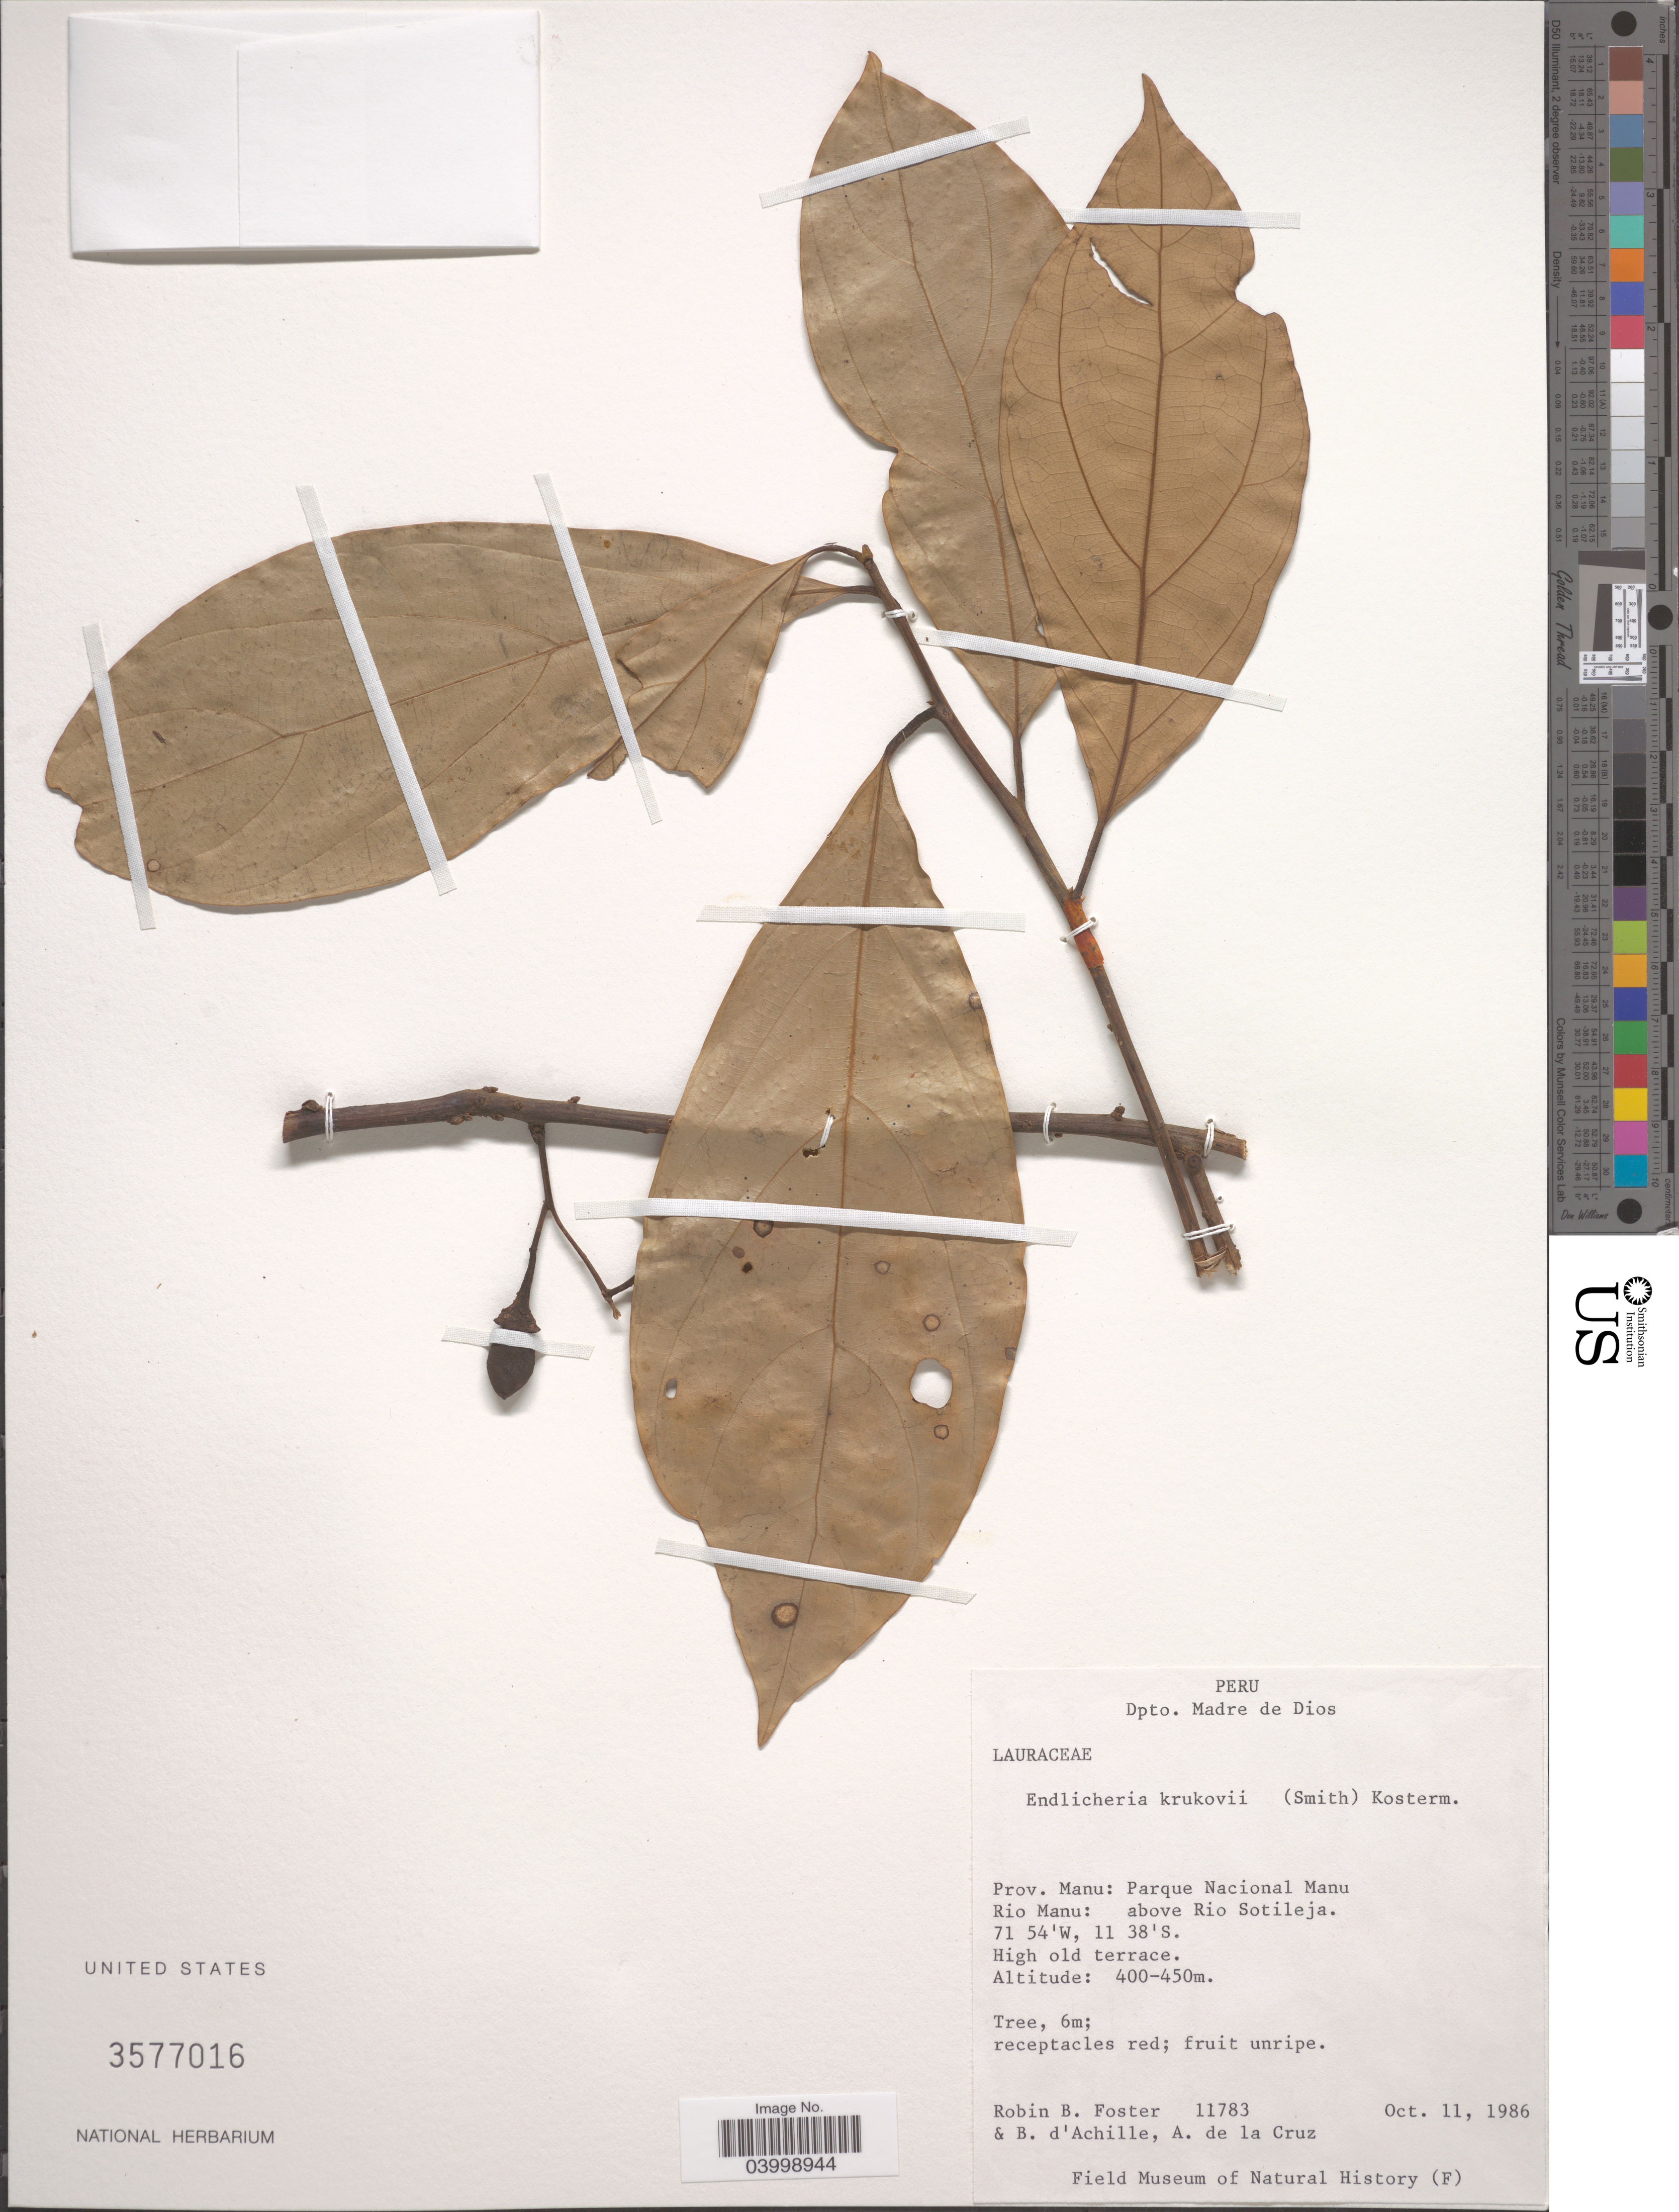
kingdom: Plantae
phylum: Tracheophyta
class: Magnoliopsida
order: Laurales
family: Lauraceae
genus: Endlicheria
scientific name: Endlicheria krukovii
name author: (A.C. Sm.) Kosterm.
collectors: R. B. Foster, B. d'Achille & A. de la Cruz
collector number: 11783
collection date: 1986-10-11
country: Peru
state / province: Madre de Dios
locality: Dpto. Madre de Dios. Prov. Manu: Parque Nacional Manu. Rio Manu: above Rio Sotileja.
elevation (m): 400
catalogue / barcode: US 3577016